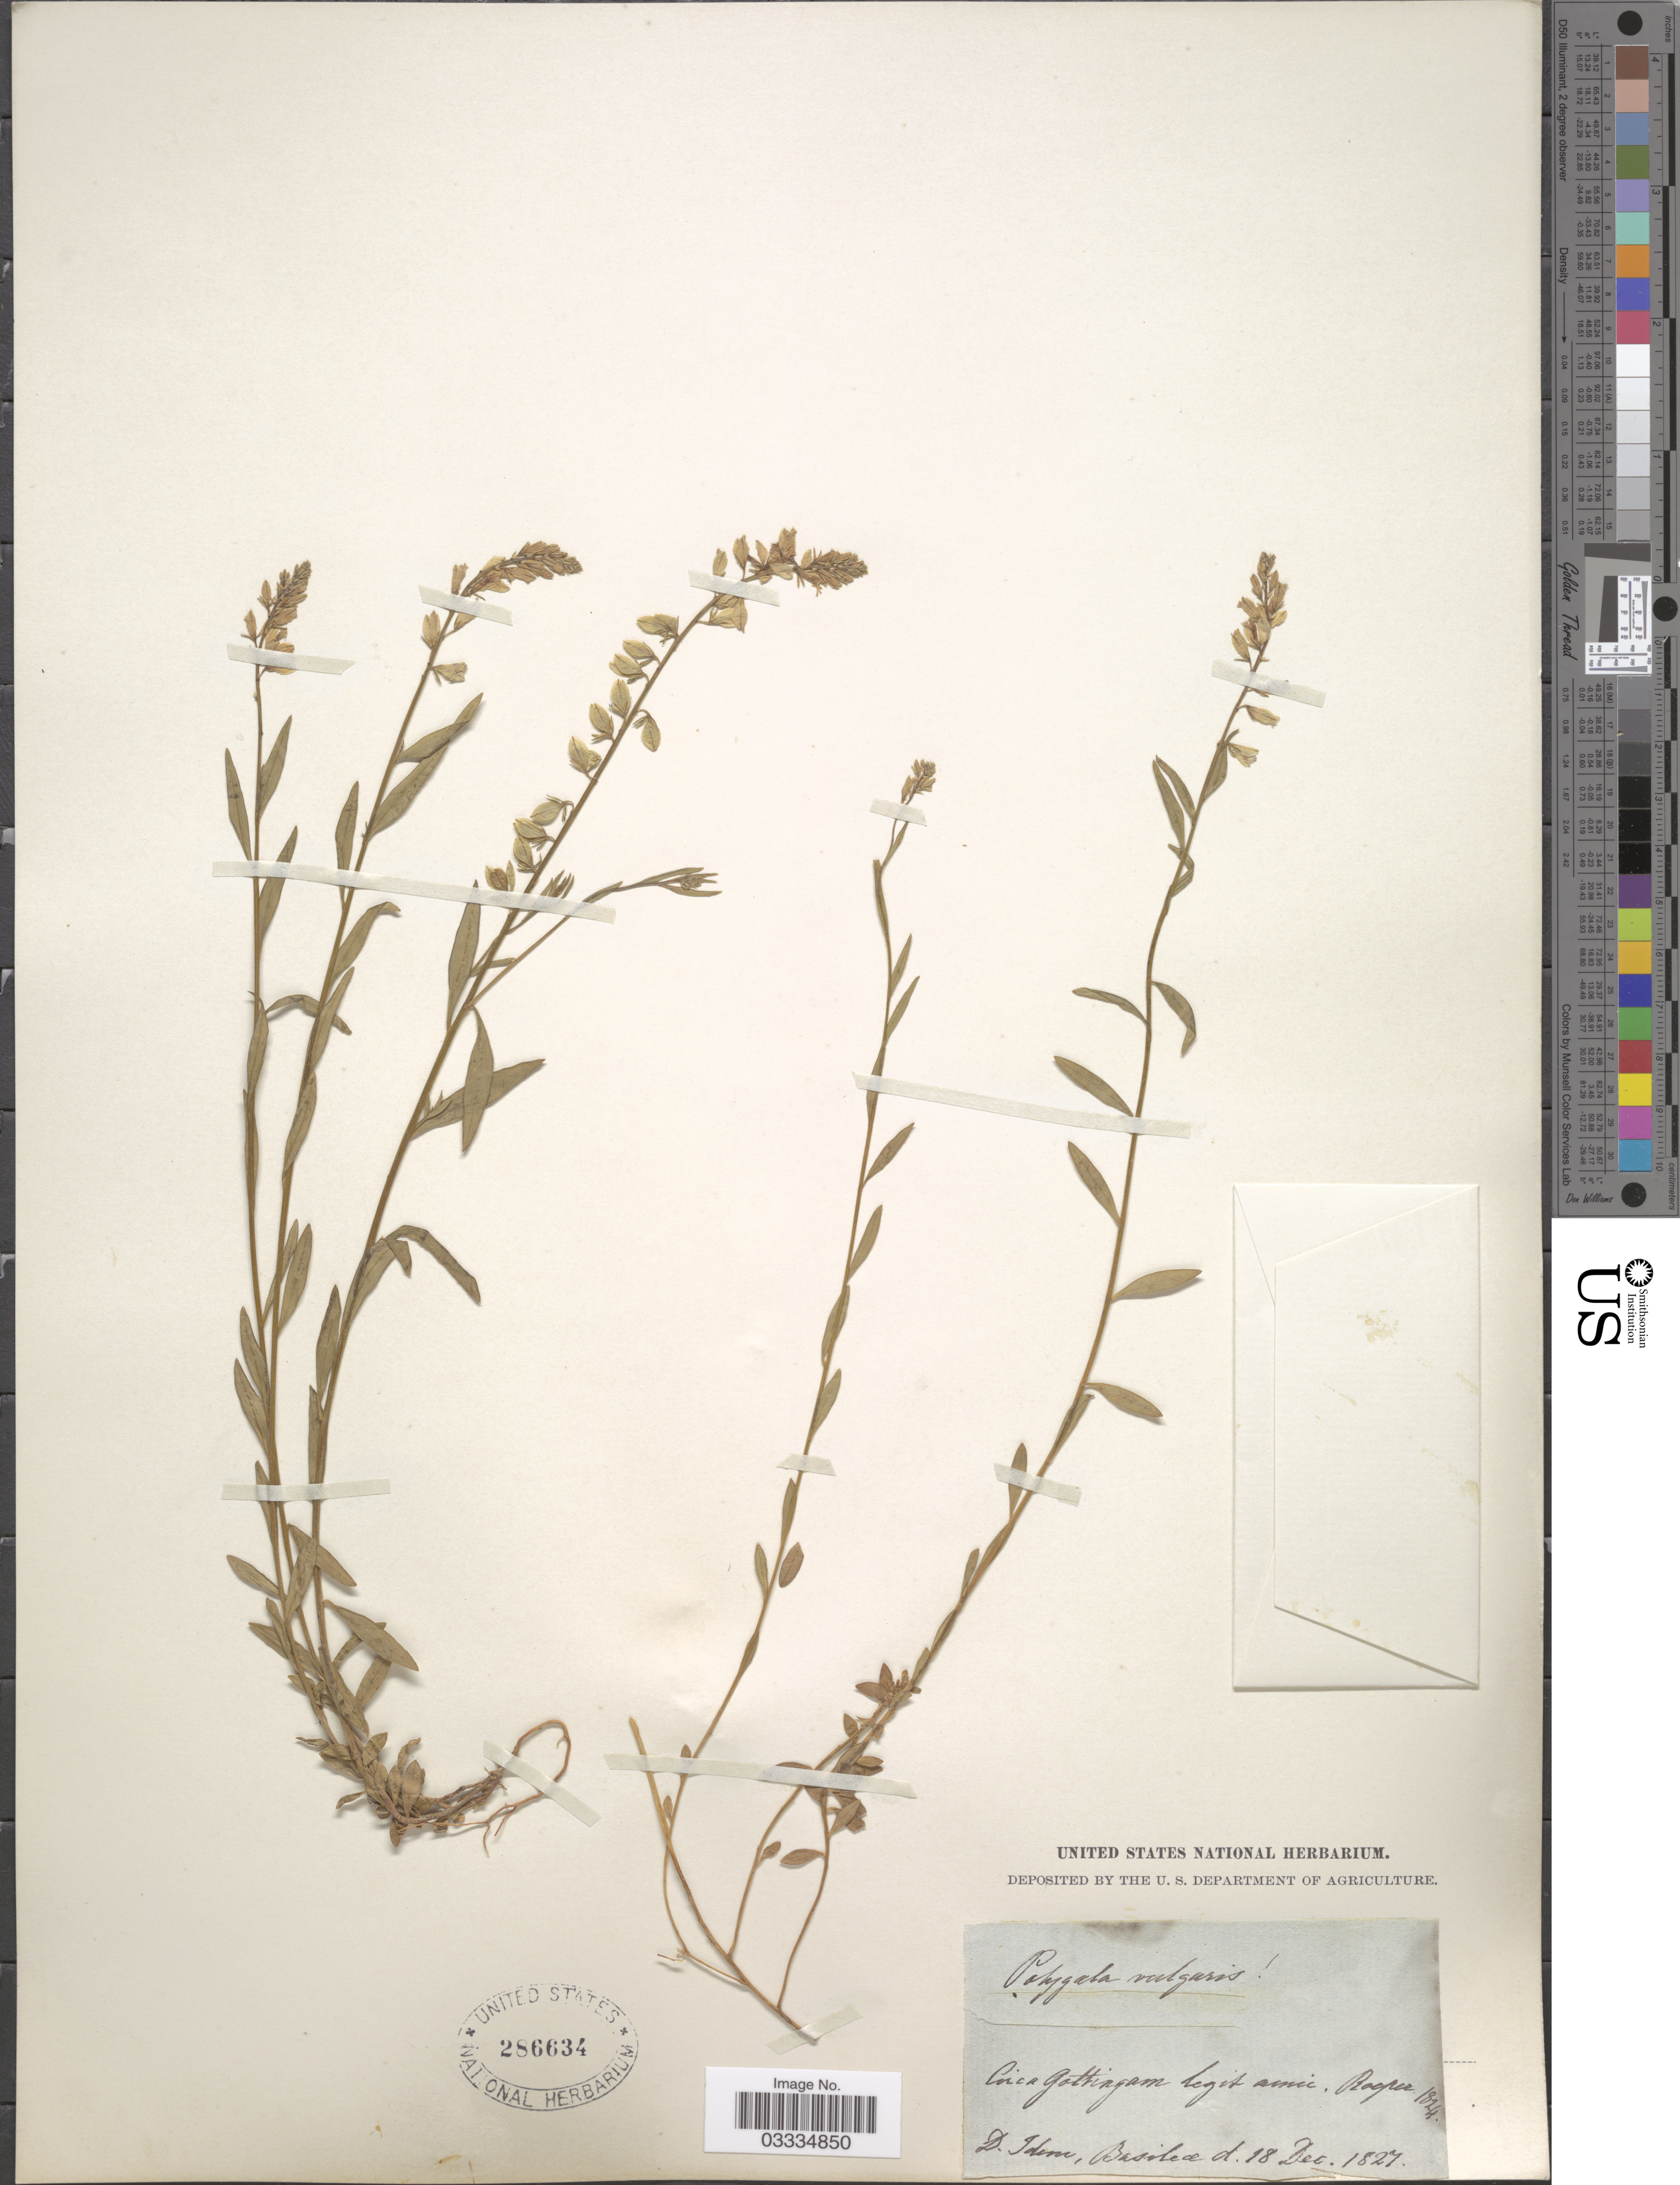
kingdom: Plantae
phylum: Tracheophyta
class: Magnoliopsida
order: Fabales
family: Polygalaceae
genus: Polygala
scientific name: Polygala vulgaris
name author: L.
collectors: Roeper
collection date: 1824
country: Germany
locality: Circa Gottingen.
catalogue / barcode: US 286634